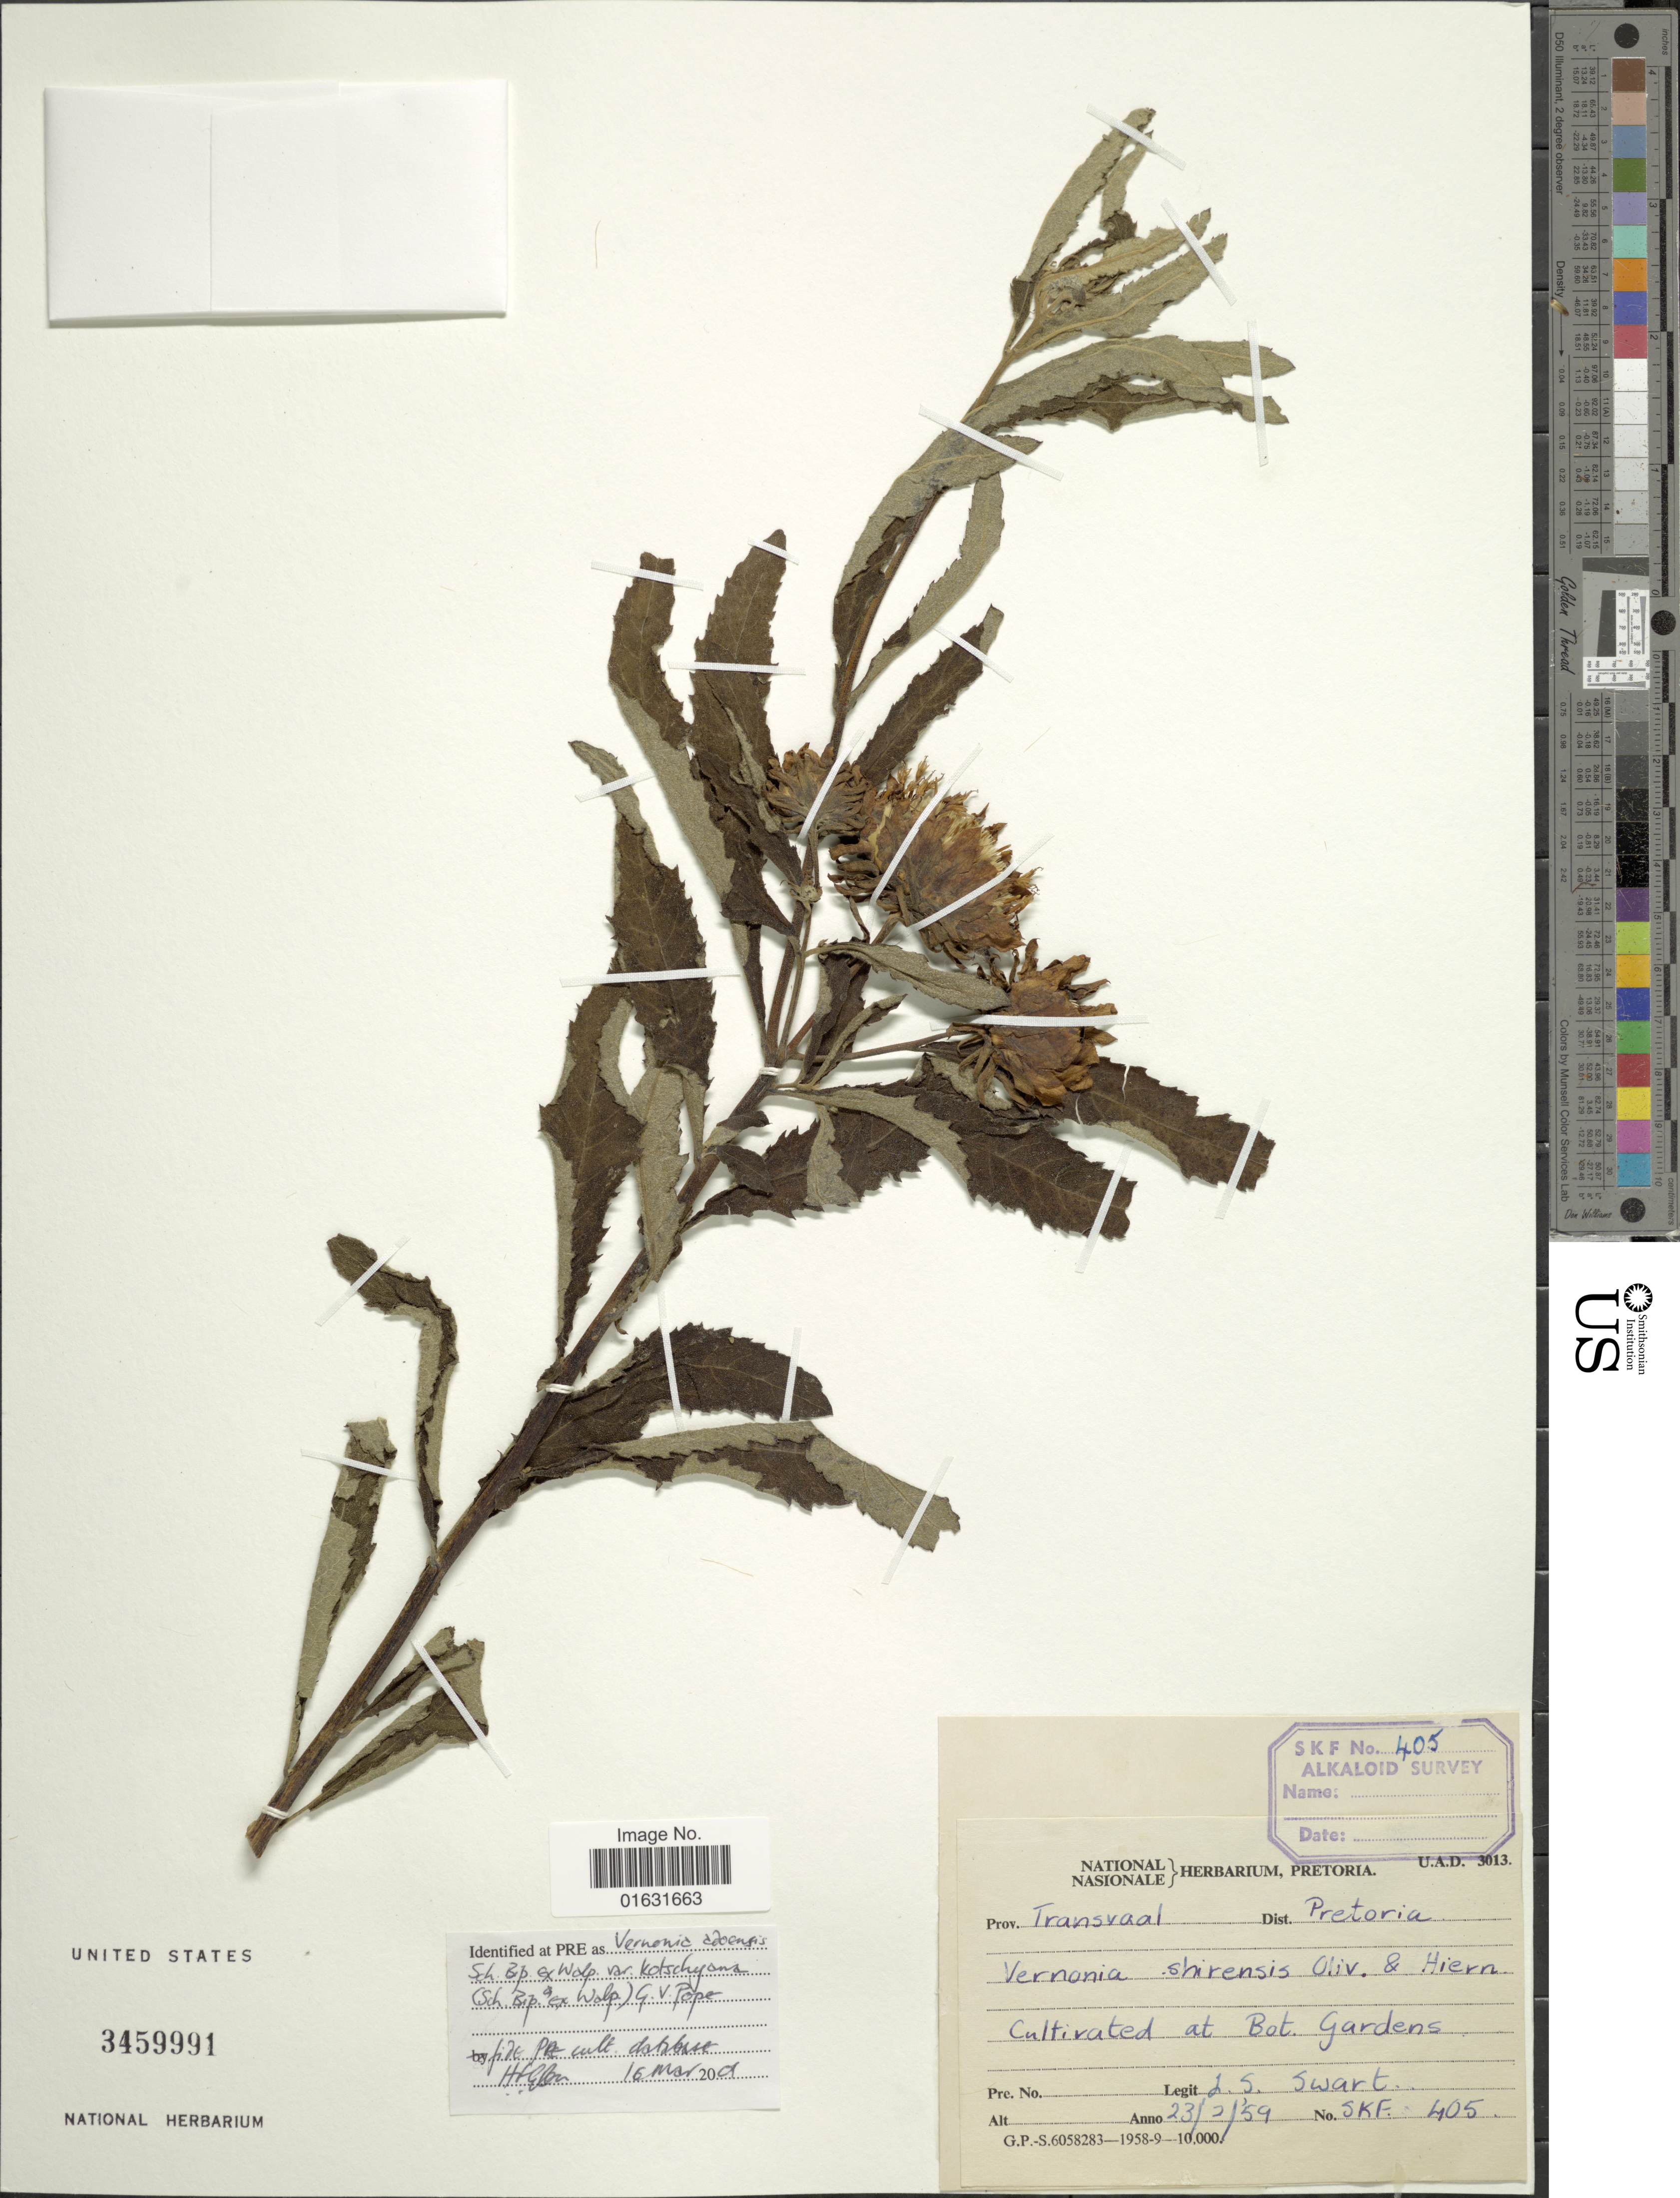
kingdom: Plantae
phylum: Tracheophyta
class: Magnoliopsida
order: Asterales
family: Asteraceae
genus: Baccharoides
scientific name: Baccharoides adoensis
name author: (Sch. Bip. ex Walp.) H. Rob.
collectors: L. Swart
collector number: SKF 405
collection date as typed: Transcribed d/m/y: 23/2/59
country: South Africa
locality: Cultivated at Bot. Garden, Prov. Transvaal, Dist. Pretoria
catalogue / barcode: US 3459991